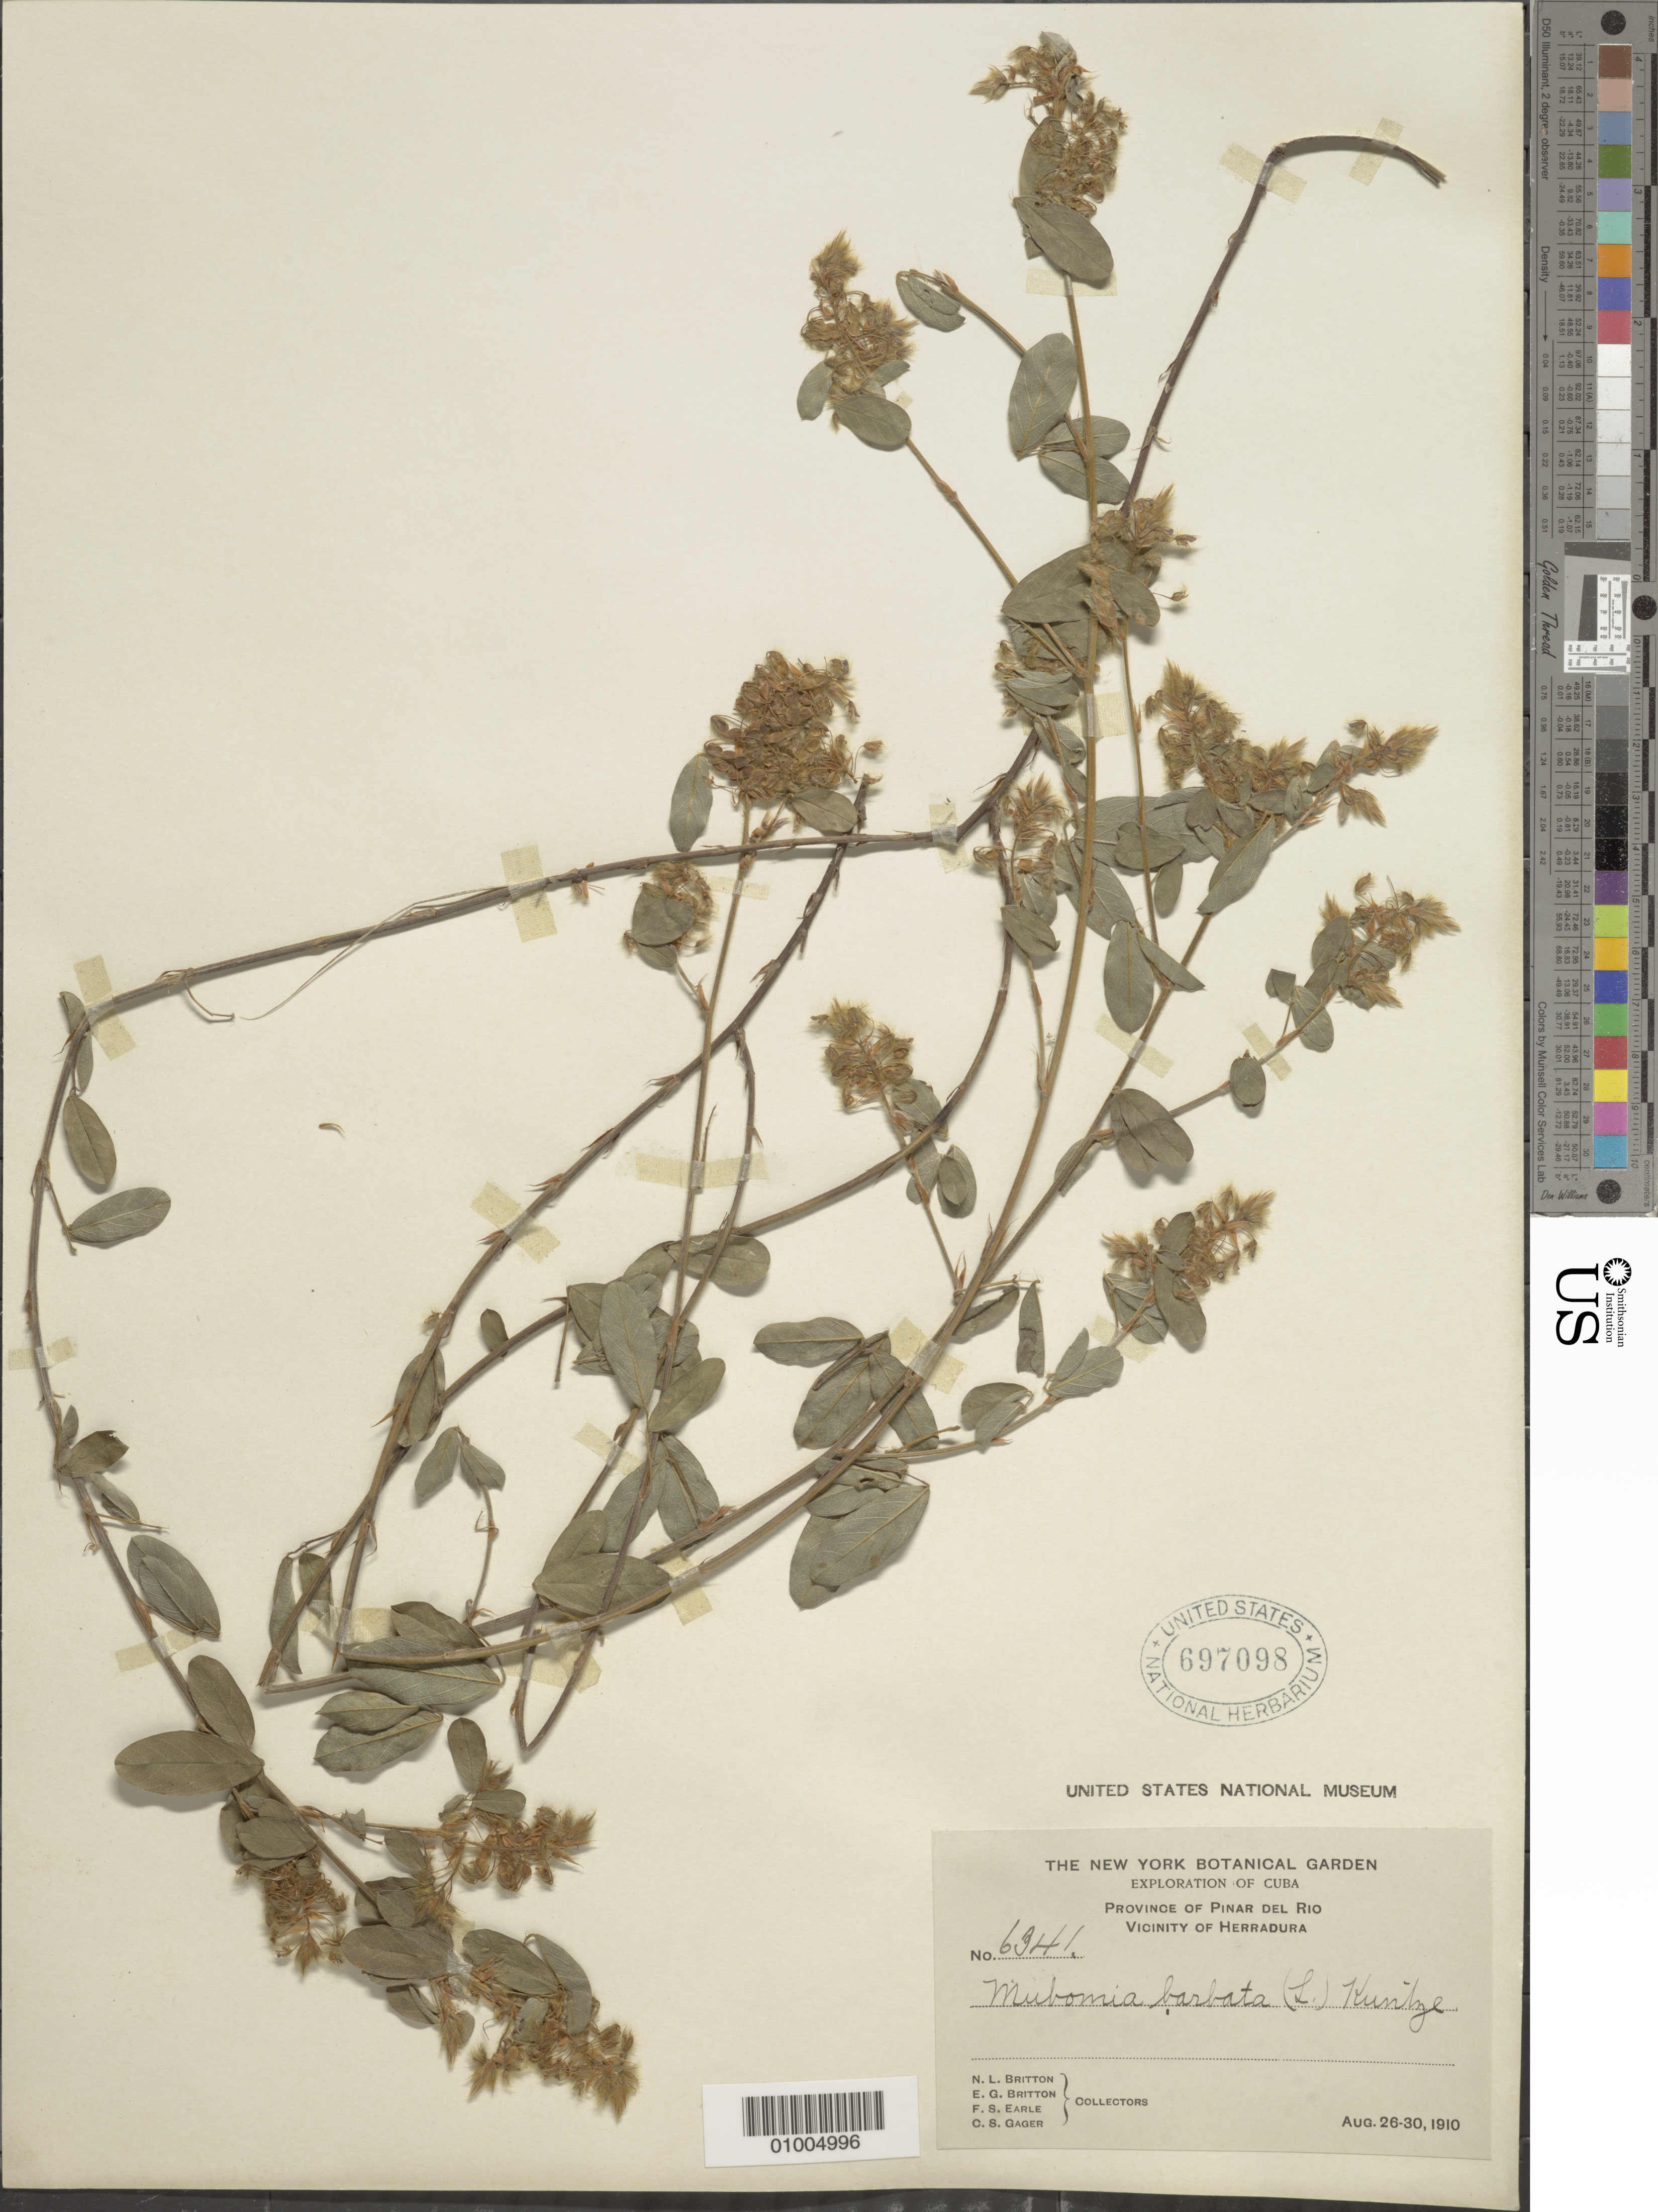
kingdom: Plantae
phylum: Tracheophyta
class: Magnoliopsida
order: Fabales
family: Fabaceae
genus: Grona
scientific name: Grona barbata var. barbata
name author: (L.) H. Ohashi & K. Ohashi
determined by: Strong, Mark T., (BOT), Smithsonian Institution - National Museum of Natural History (UNITED STATES)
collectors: E. G. Britton, E. G. Britton, F. S. Earle & C. Gager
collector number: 6341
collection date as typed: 26 Aug 1910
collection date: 1910-08-26/1910-08-30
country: Cuba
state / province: Pinar del Rio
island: Cuba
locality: Pinar del Rio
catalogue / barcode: US 697098